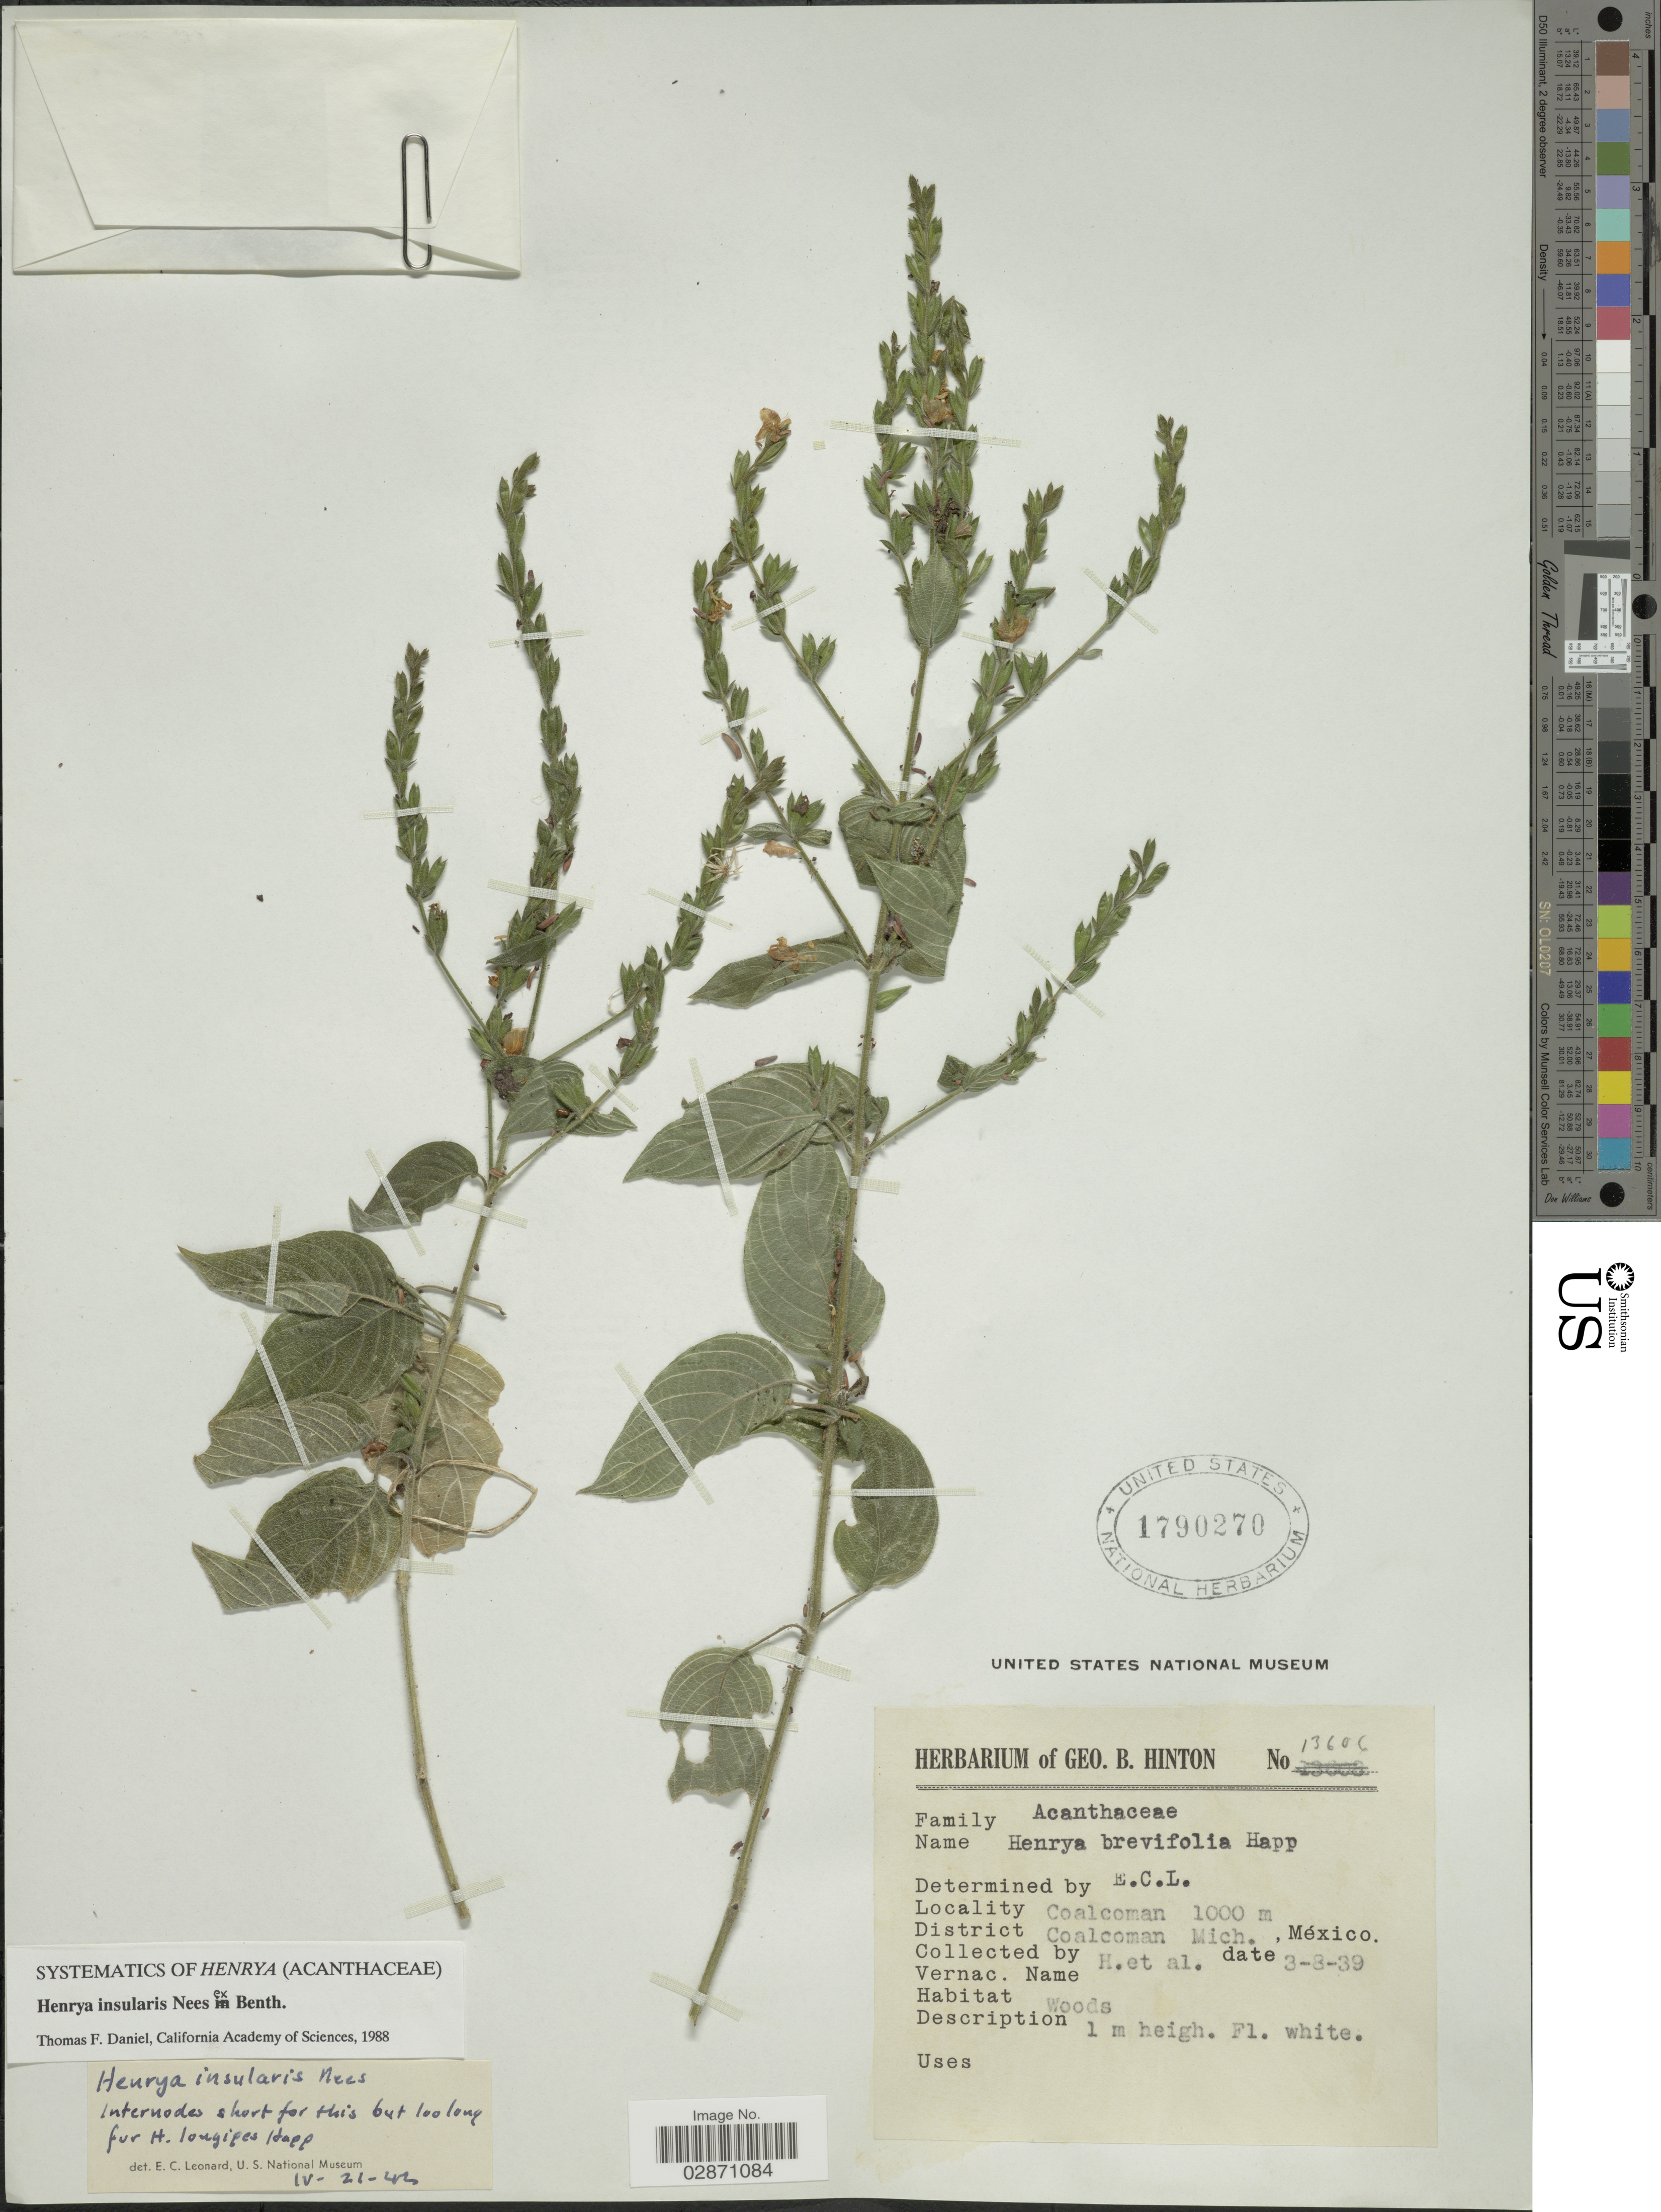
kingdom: Plantae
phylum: Tracheophyta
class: Magnoliopsida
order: Lamiales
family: Acanthaceae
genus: Henrya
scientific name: Henrya insularis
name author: Nees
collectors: G. B. Hinton & et al.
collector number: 13606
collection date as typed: Transcribed d/m/y: 3/8/39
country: Mexico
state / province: Michoacán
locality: Coalcoman, District Coalcoman.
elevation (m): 1000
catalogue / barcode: US 1790270